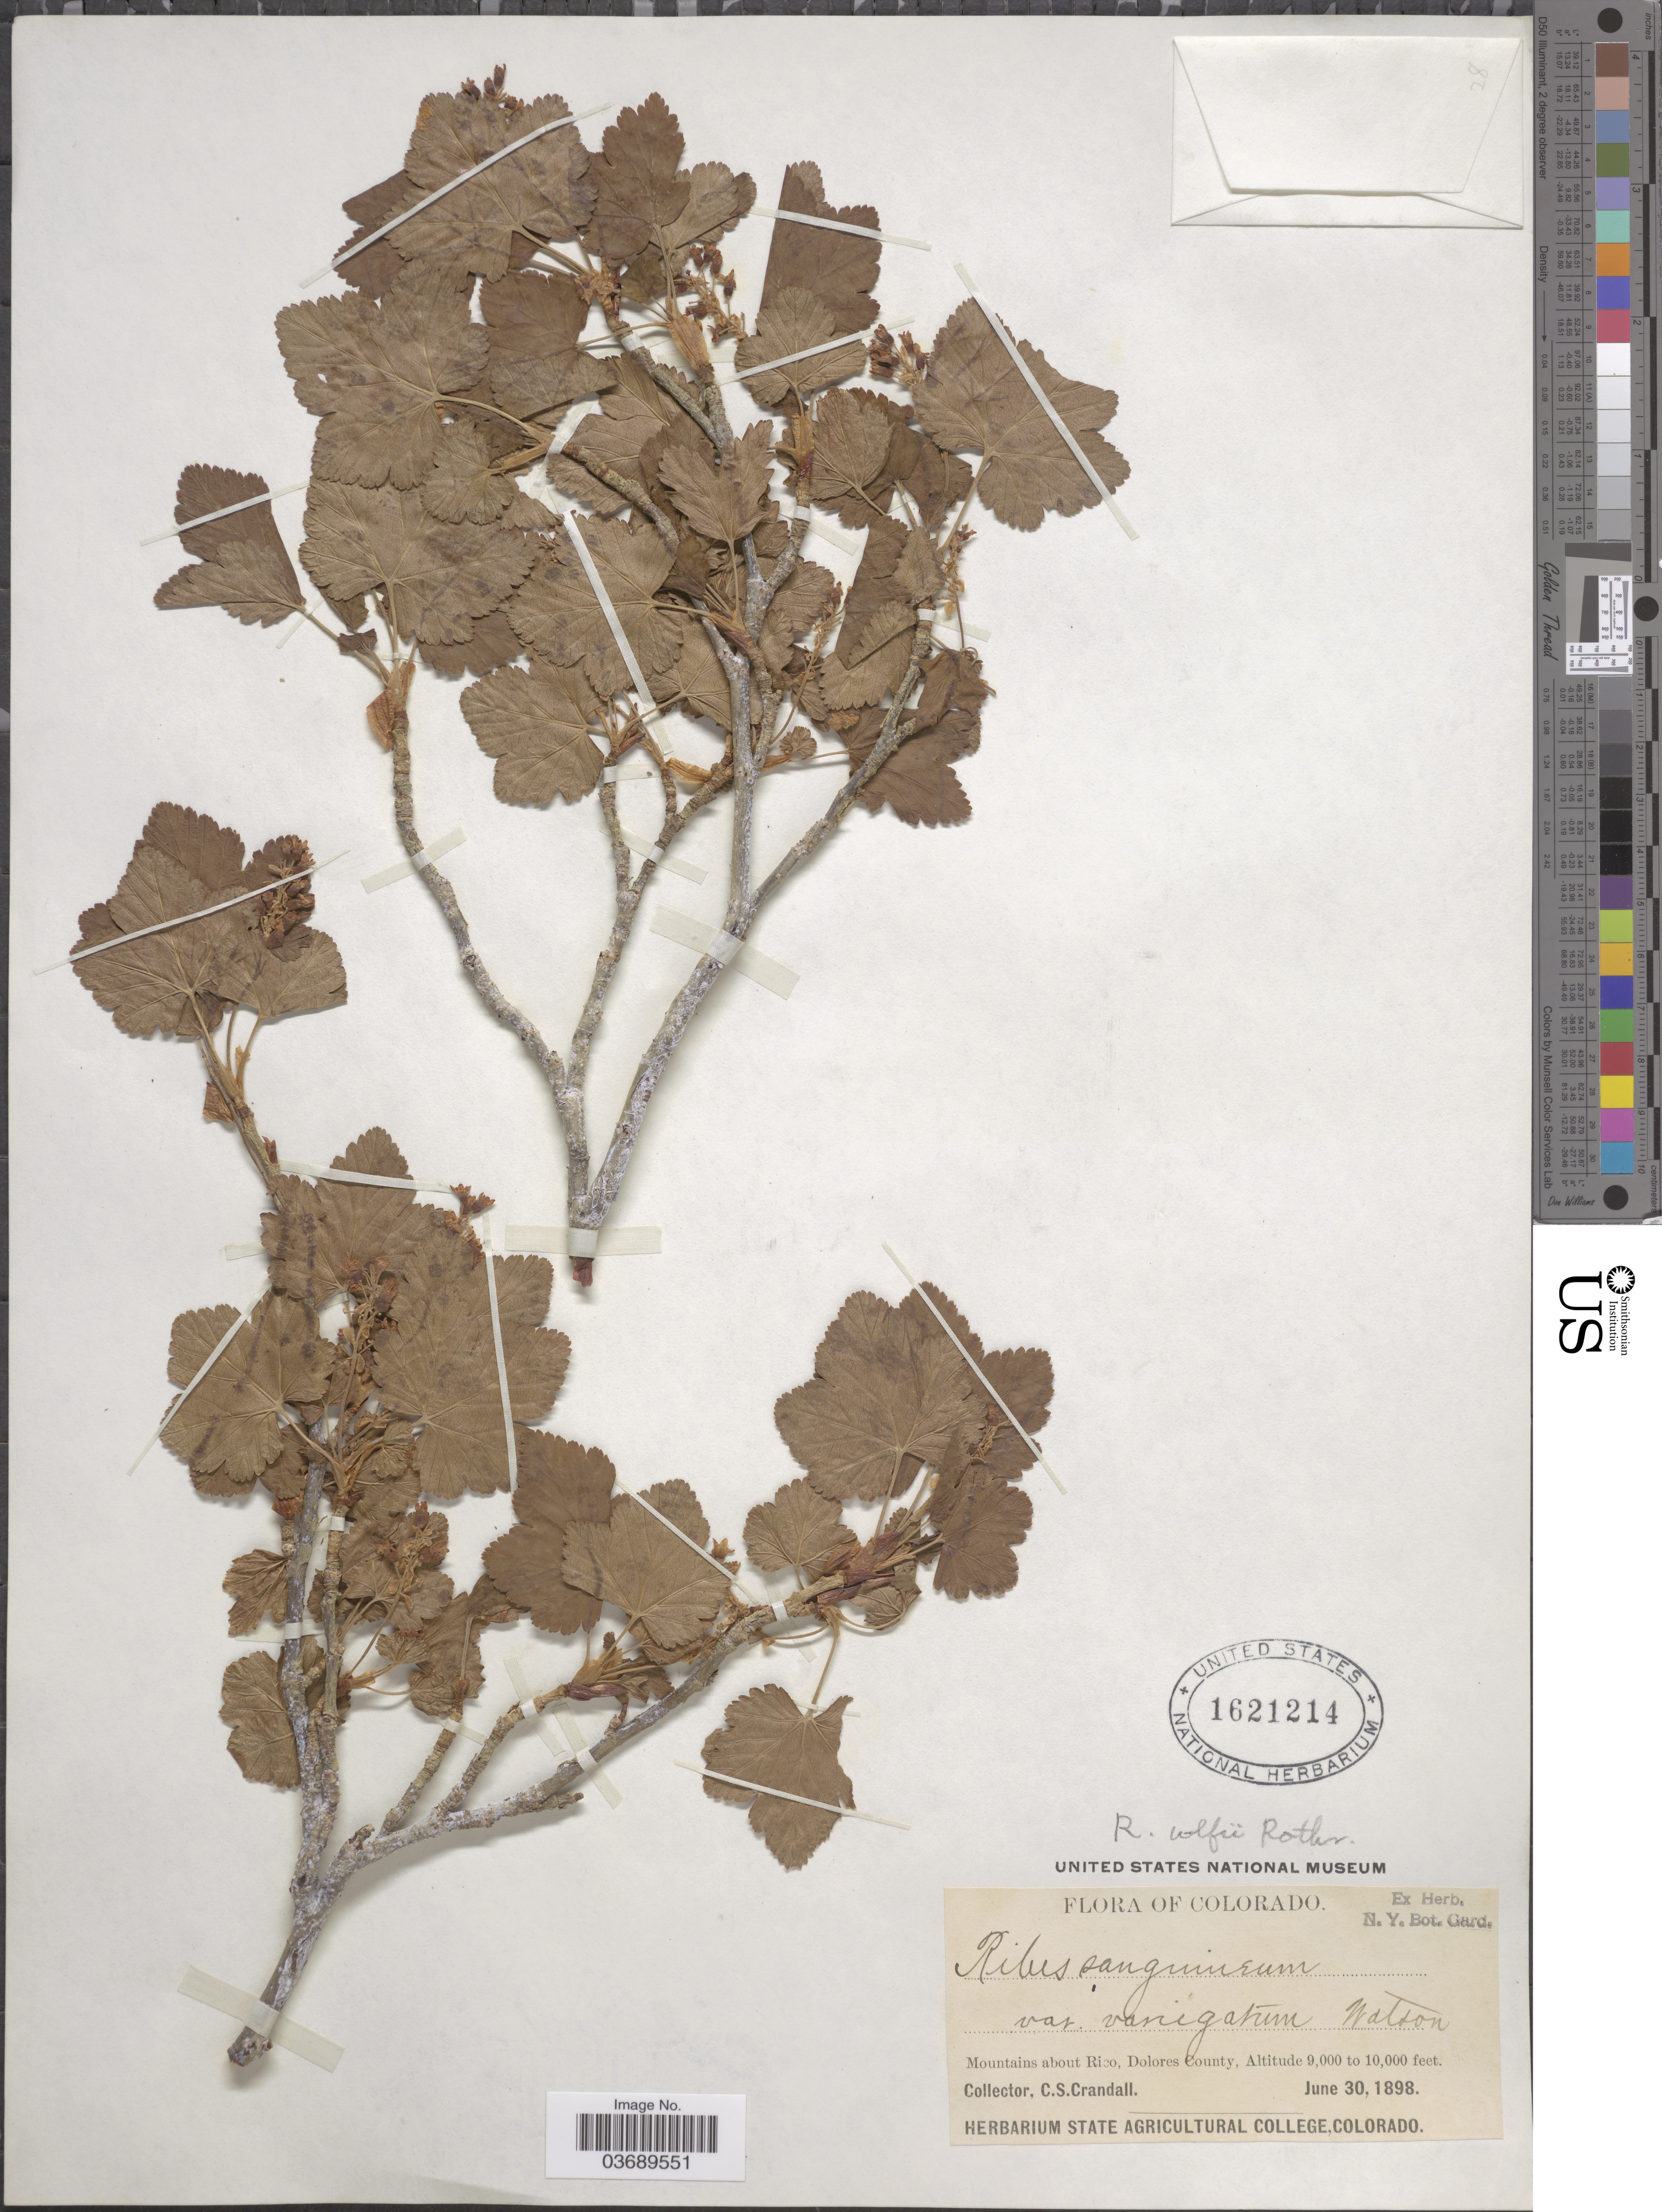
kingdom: Plantae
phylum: Tracheophyta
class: Magnoliopsida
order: Saxifragales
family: Grossulariaceae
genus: Ribes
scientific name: Ribes wolfii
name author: Rothr.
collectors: C. Crandall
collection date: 1898-06-30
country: United States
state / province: Colorado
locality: Mountains about Rico, Dolores County.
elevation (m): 2743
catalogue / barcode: US 1621214